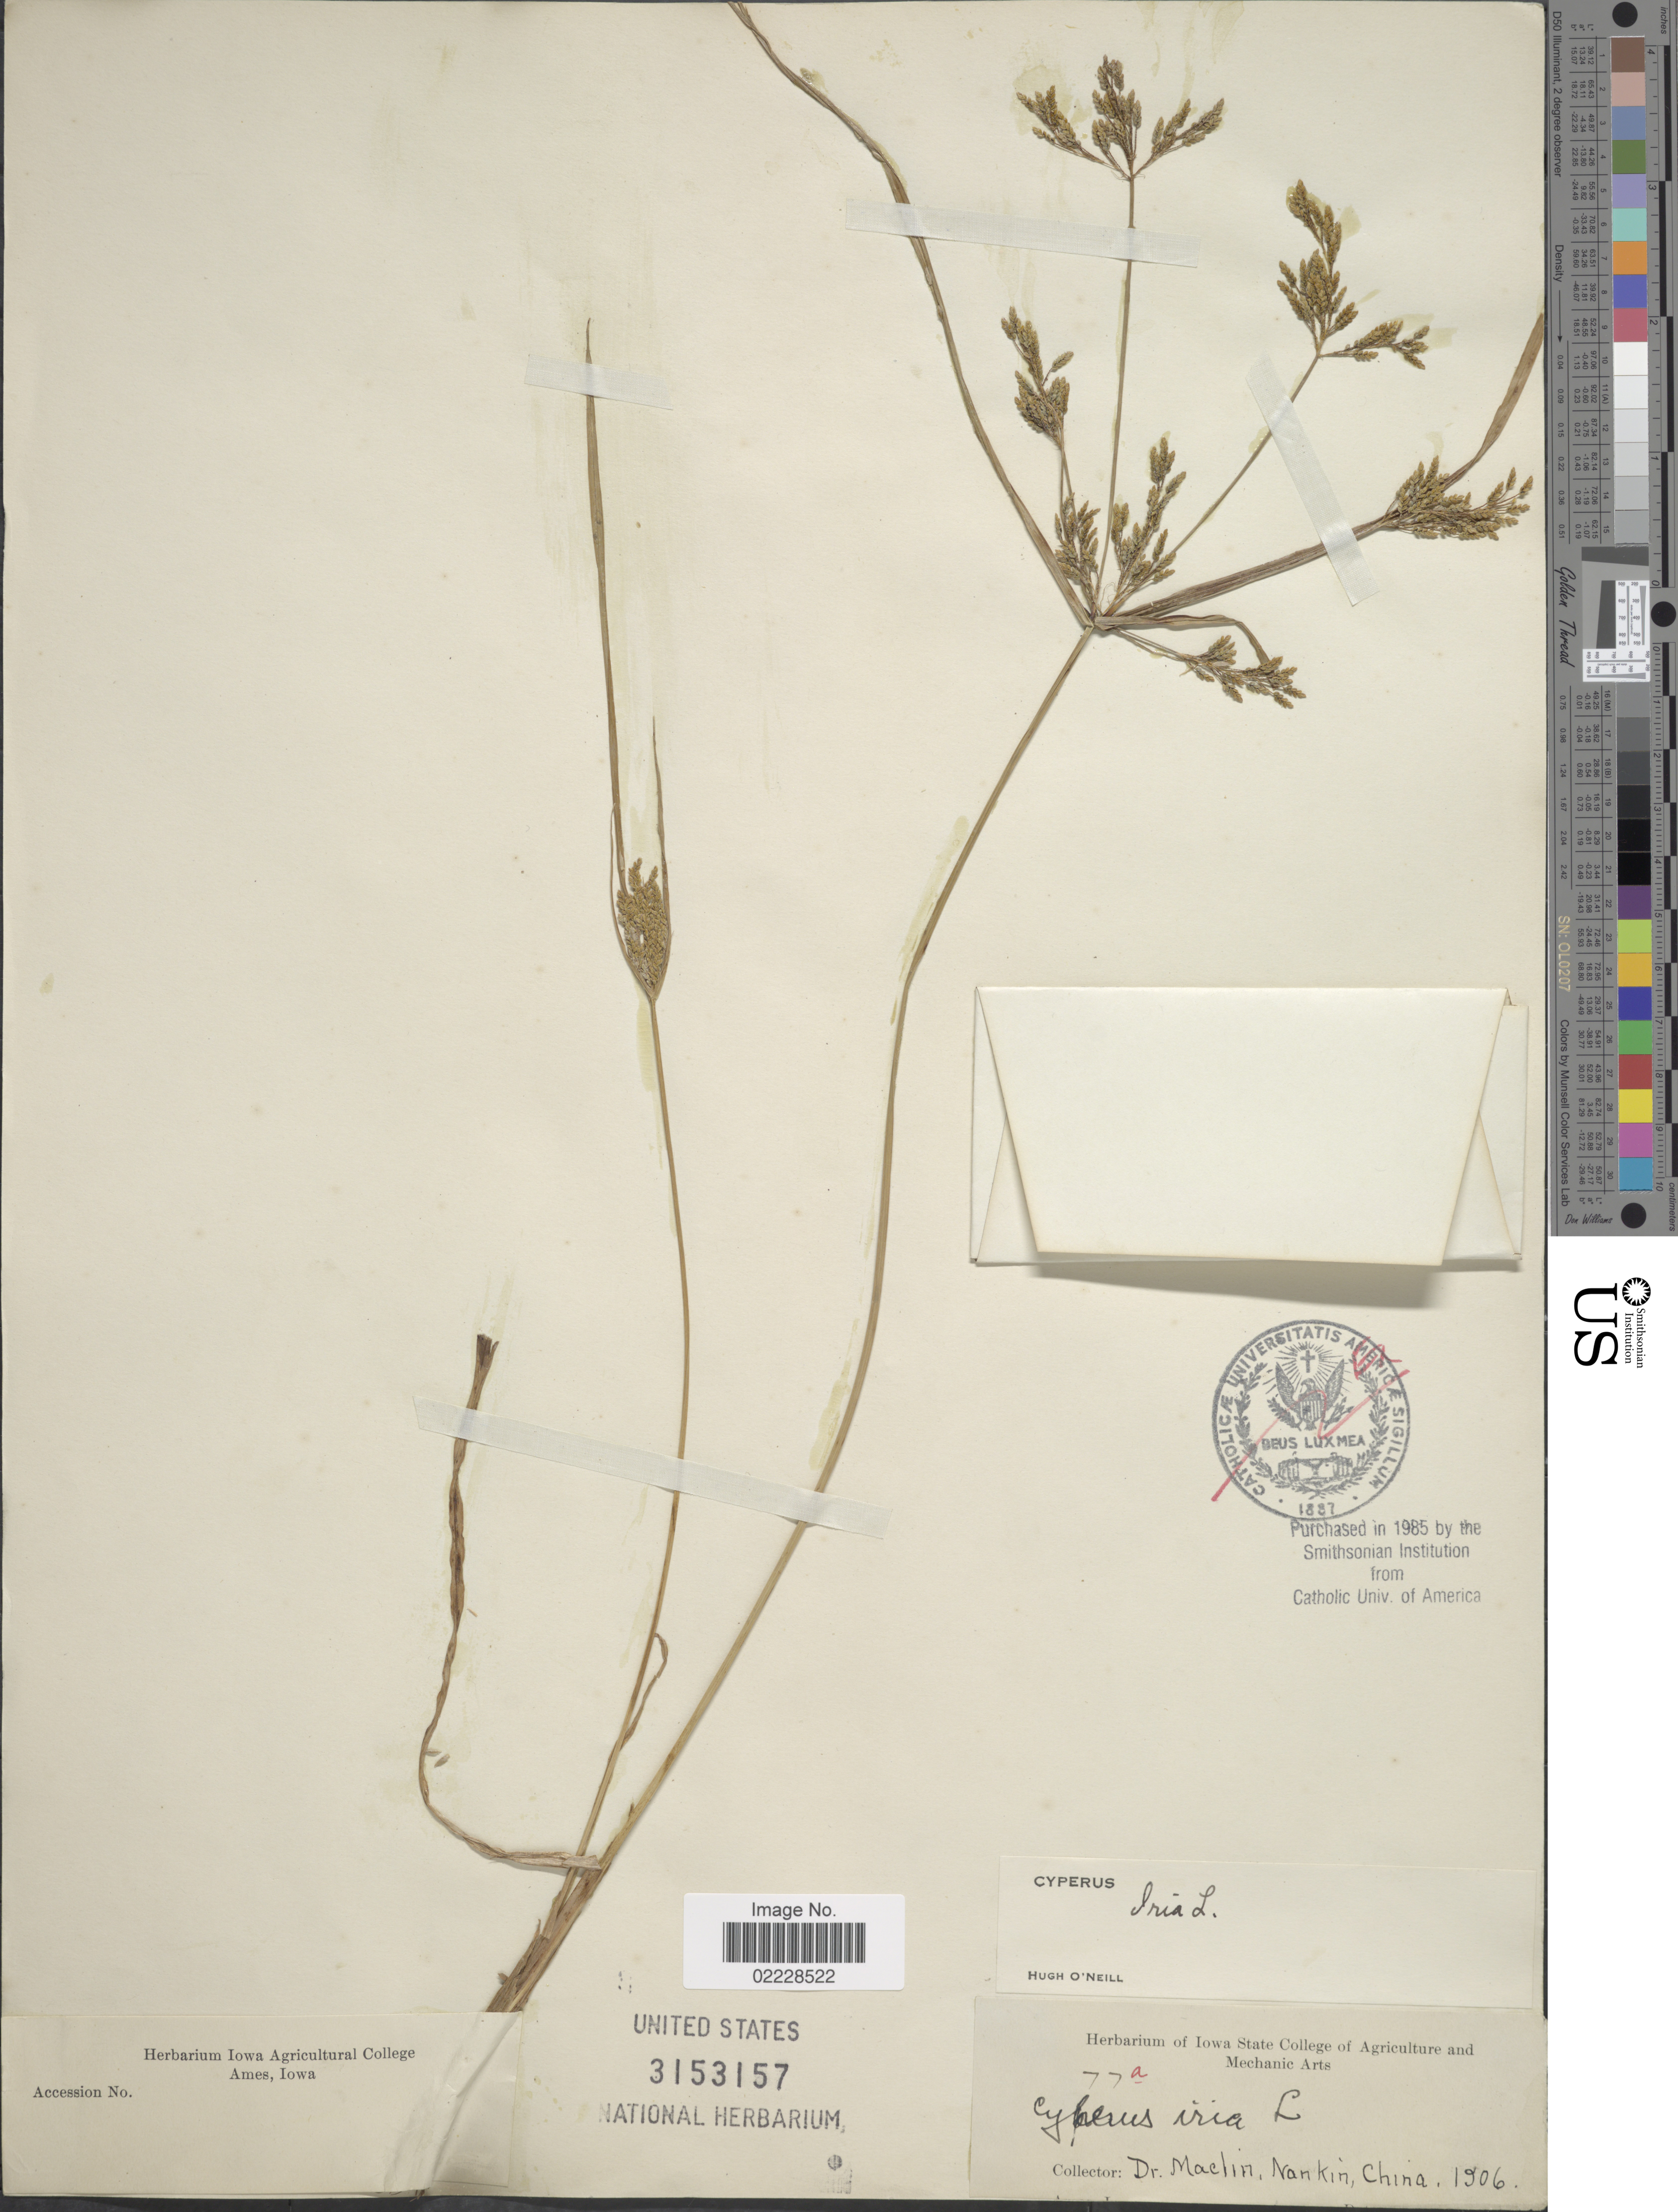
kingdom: Plantae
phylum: Tracheophyta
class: Liliopsida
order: Poales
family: Cyperaceae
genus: Cyperus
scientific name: Cyperus iria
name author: L.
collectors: Maclin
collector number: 77a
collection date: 1906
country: China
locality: Nankin, China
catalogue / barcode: US 3153157